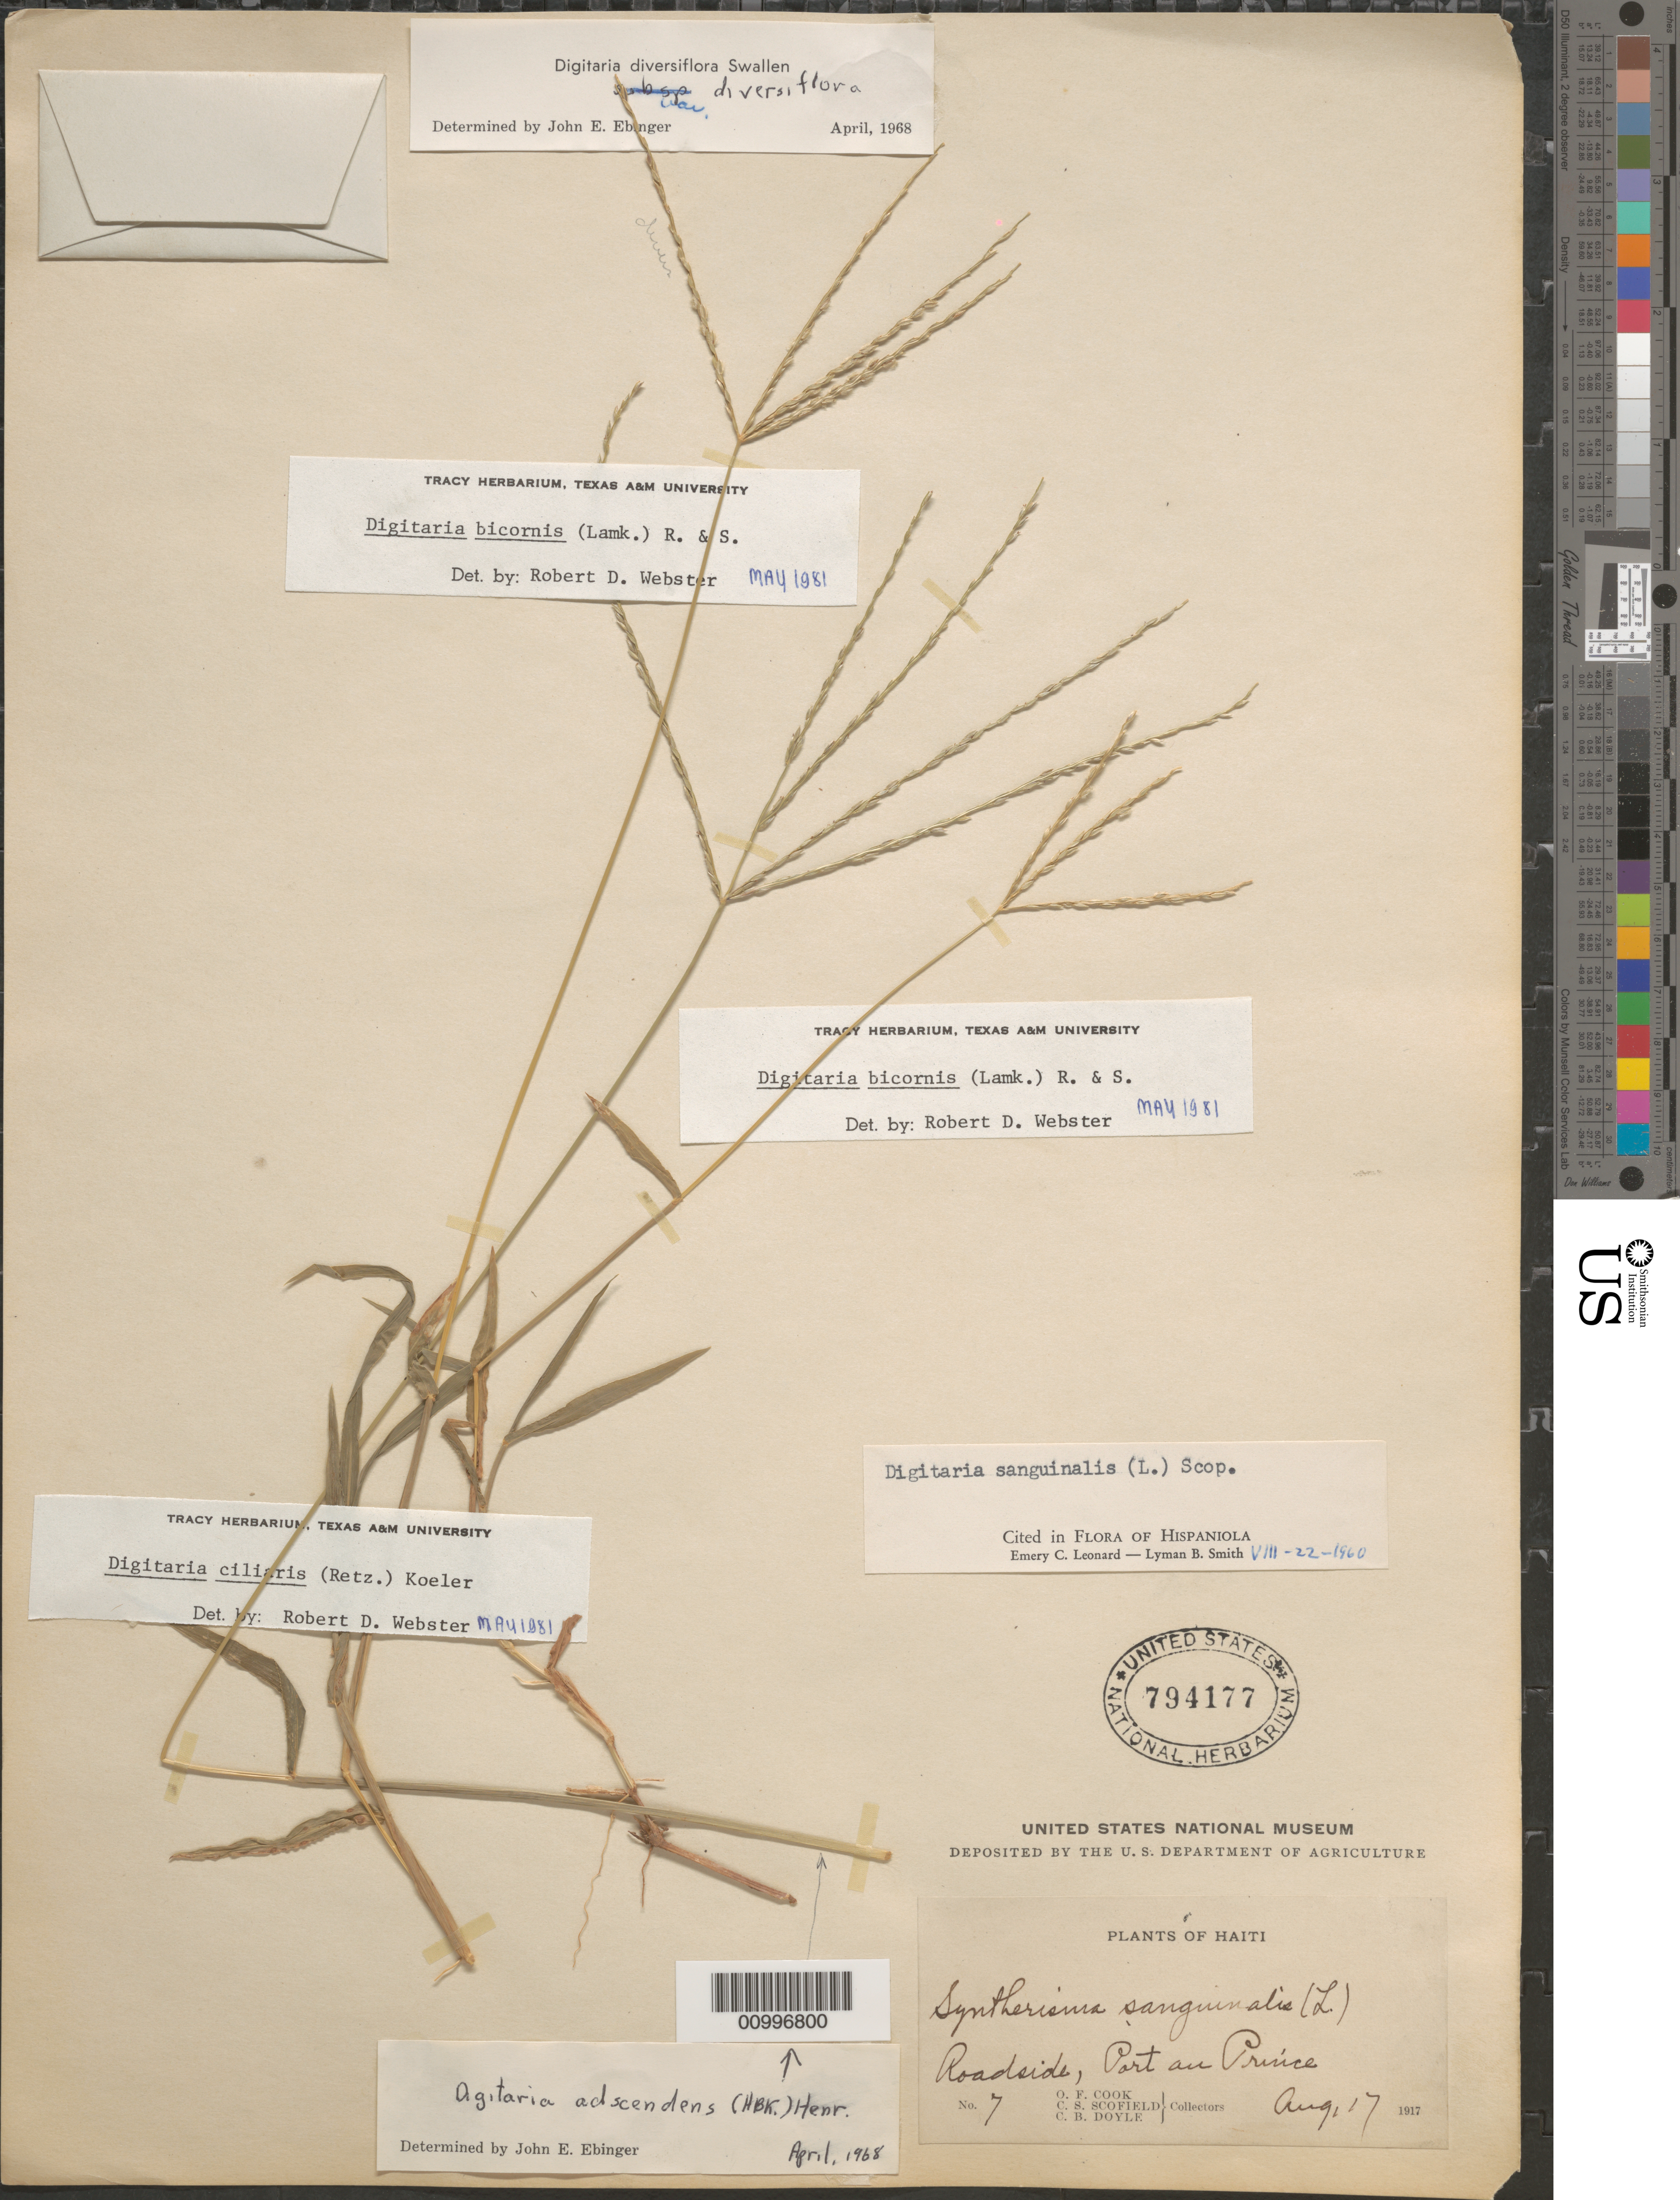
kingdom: Plantae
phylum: Tracheophyta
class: Liliopsida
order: Poales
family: Poaceae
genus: Digitaria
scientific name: Digitaria ciliaris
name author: (Retz.) Koeler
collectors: O. F. Cook, C. Scofield & C. Doyle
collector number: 7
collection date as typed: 17 Aug 1917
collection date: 1917-08-17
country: Haiti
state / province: Óuest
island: Hispaniola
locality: Port-au-Prince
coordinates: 0 N, 0 E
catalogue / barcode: US 794177